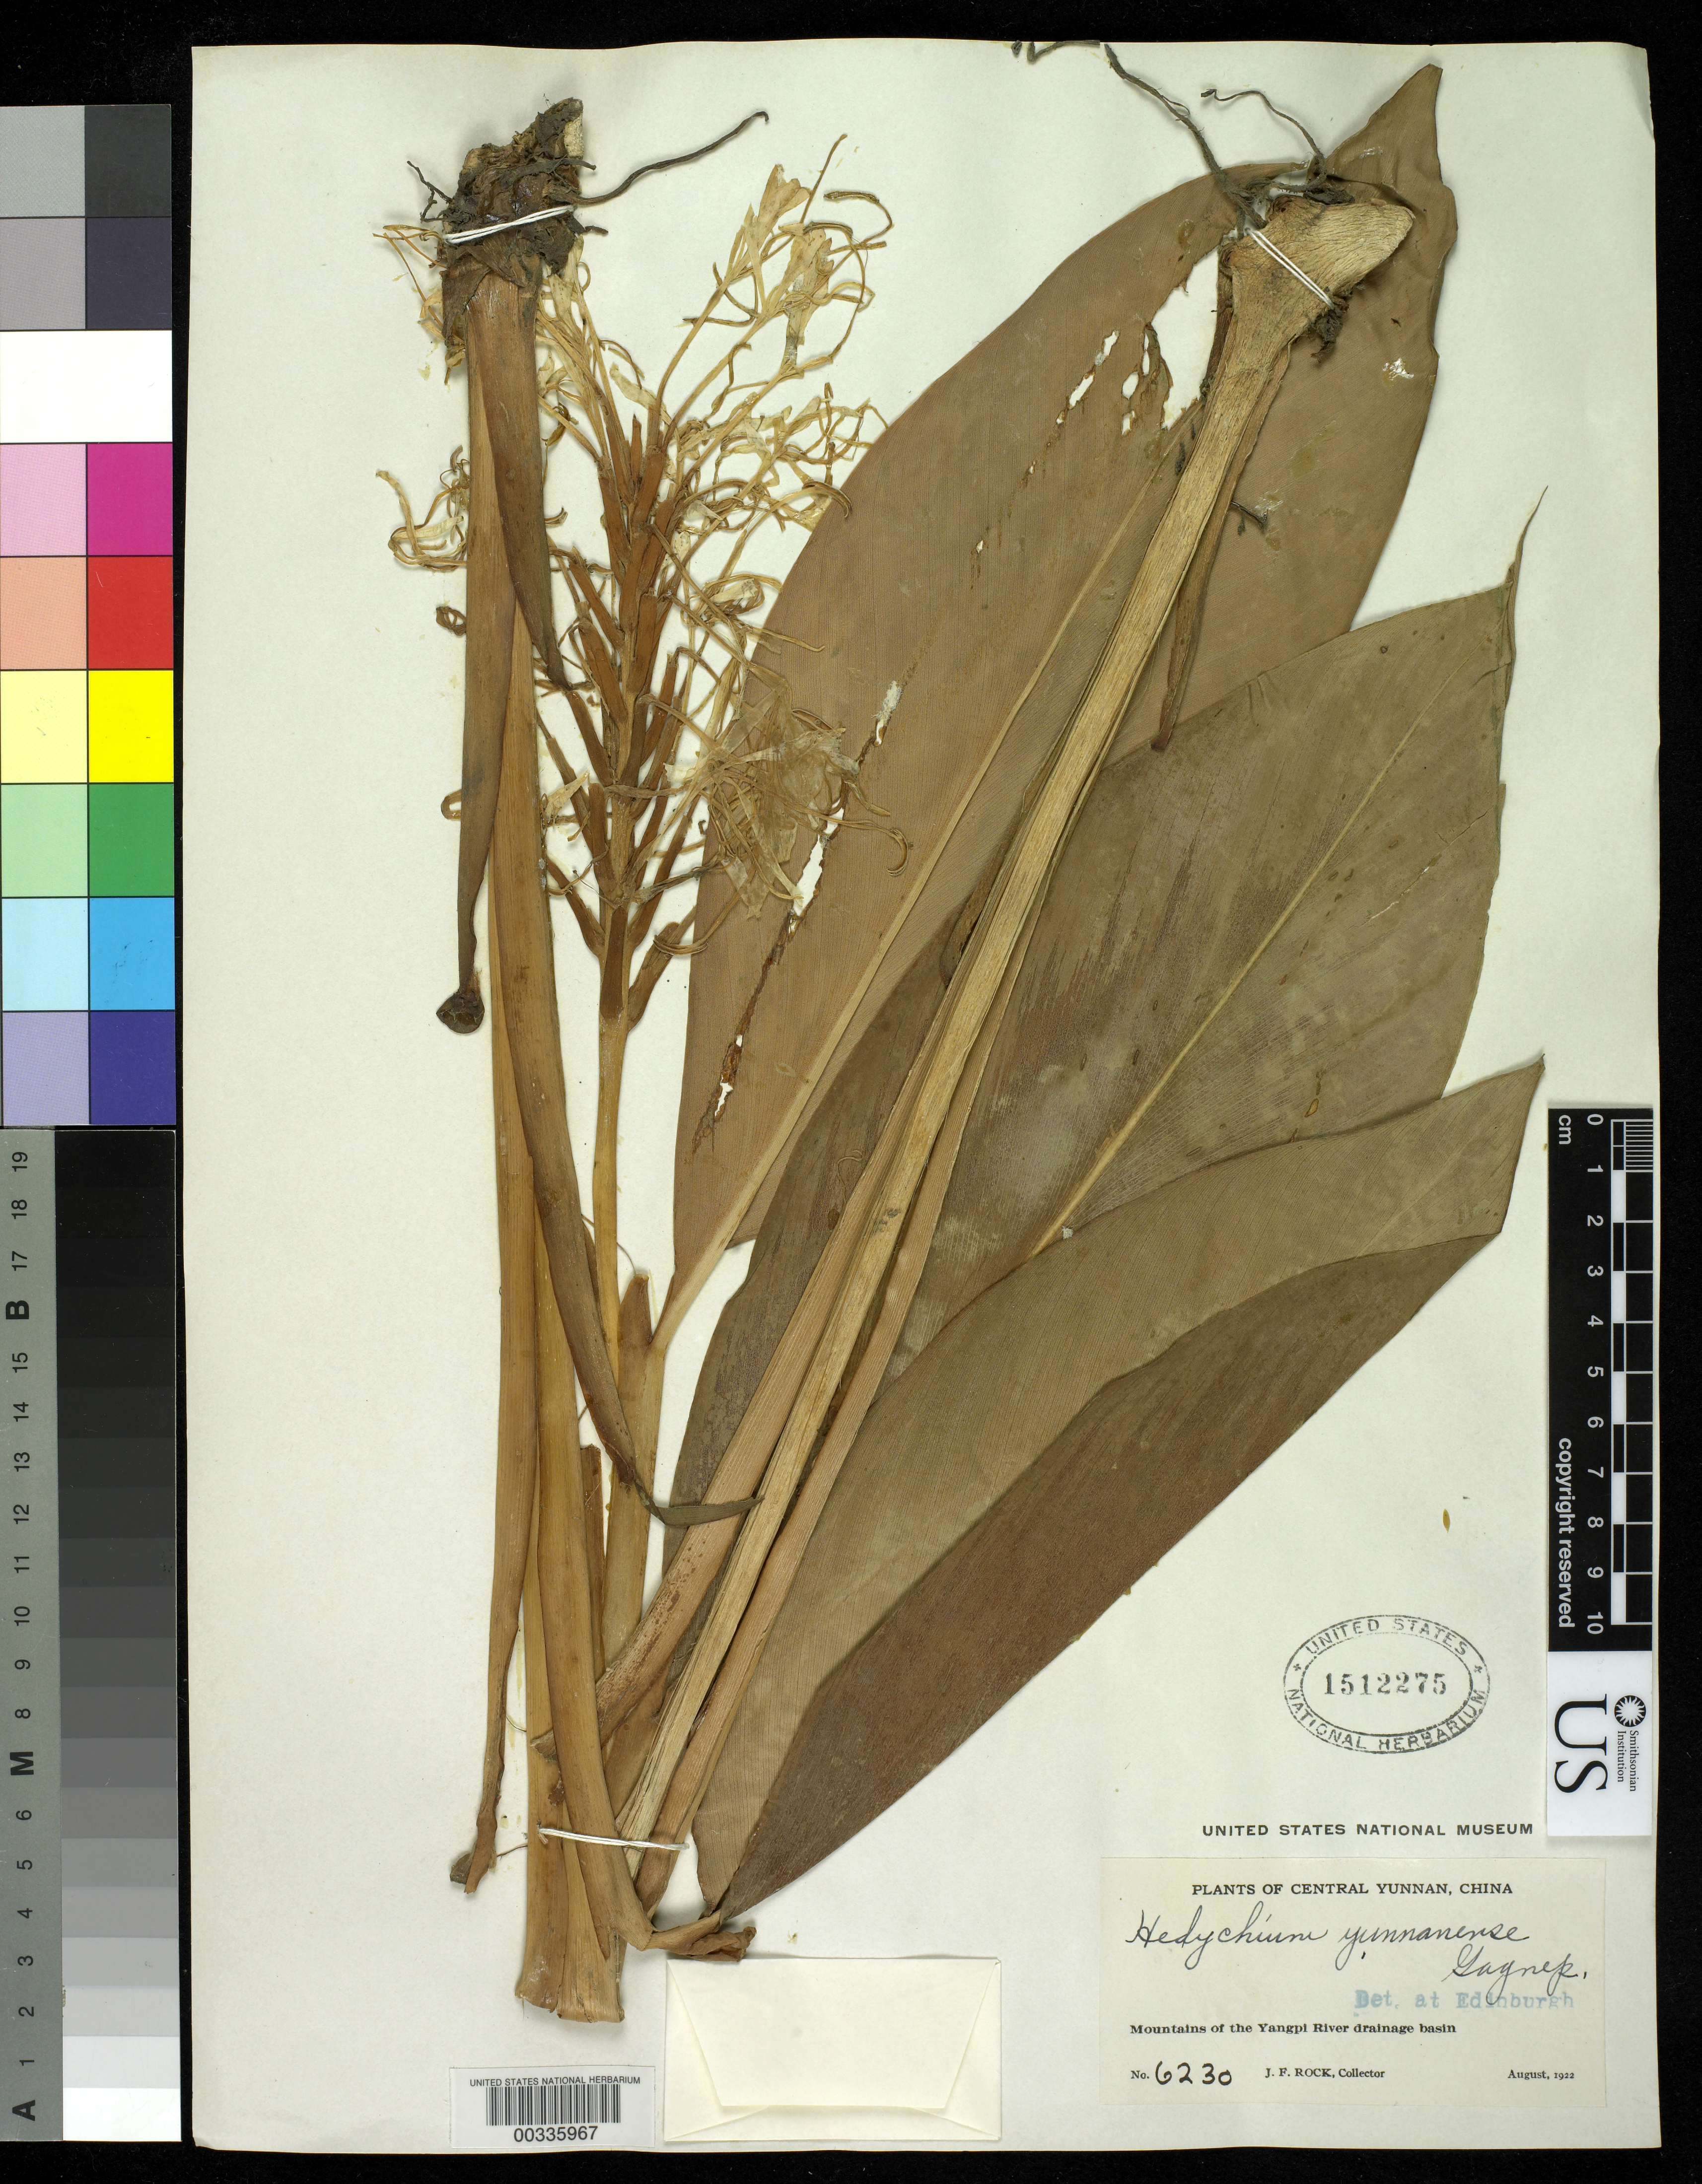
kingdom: Plantae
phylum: Tracheophyta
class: Liliopsida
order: Zingiberales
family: Zingiberaceae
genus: Hedychium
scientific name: Hedychium yunnanense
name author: Gagnep.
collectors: J. F. Rock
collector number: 6230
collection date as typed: Aug 1922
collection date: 1922-08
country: China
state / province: Yunnan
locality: Plants of central yunnan, mountains of yangpi river drainage basin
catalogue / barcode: US 1512275